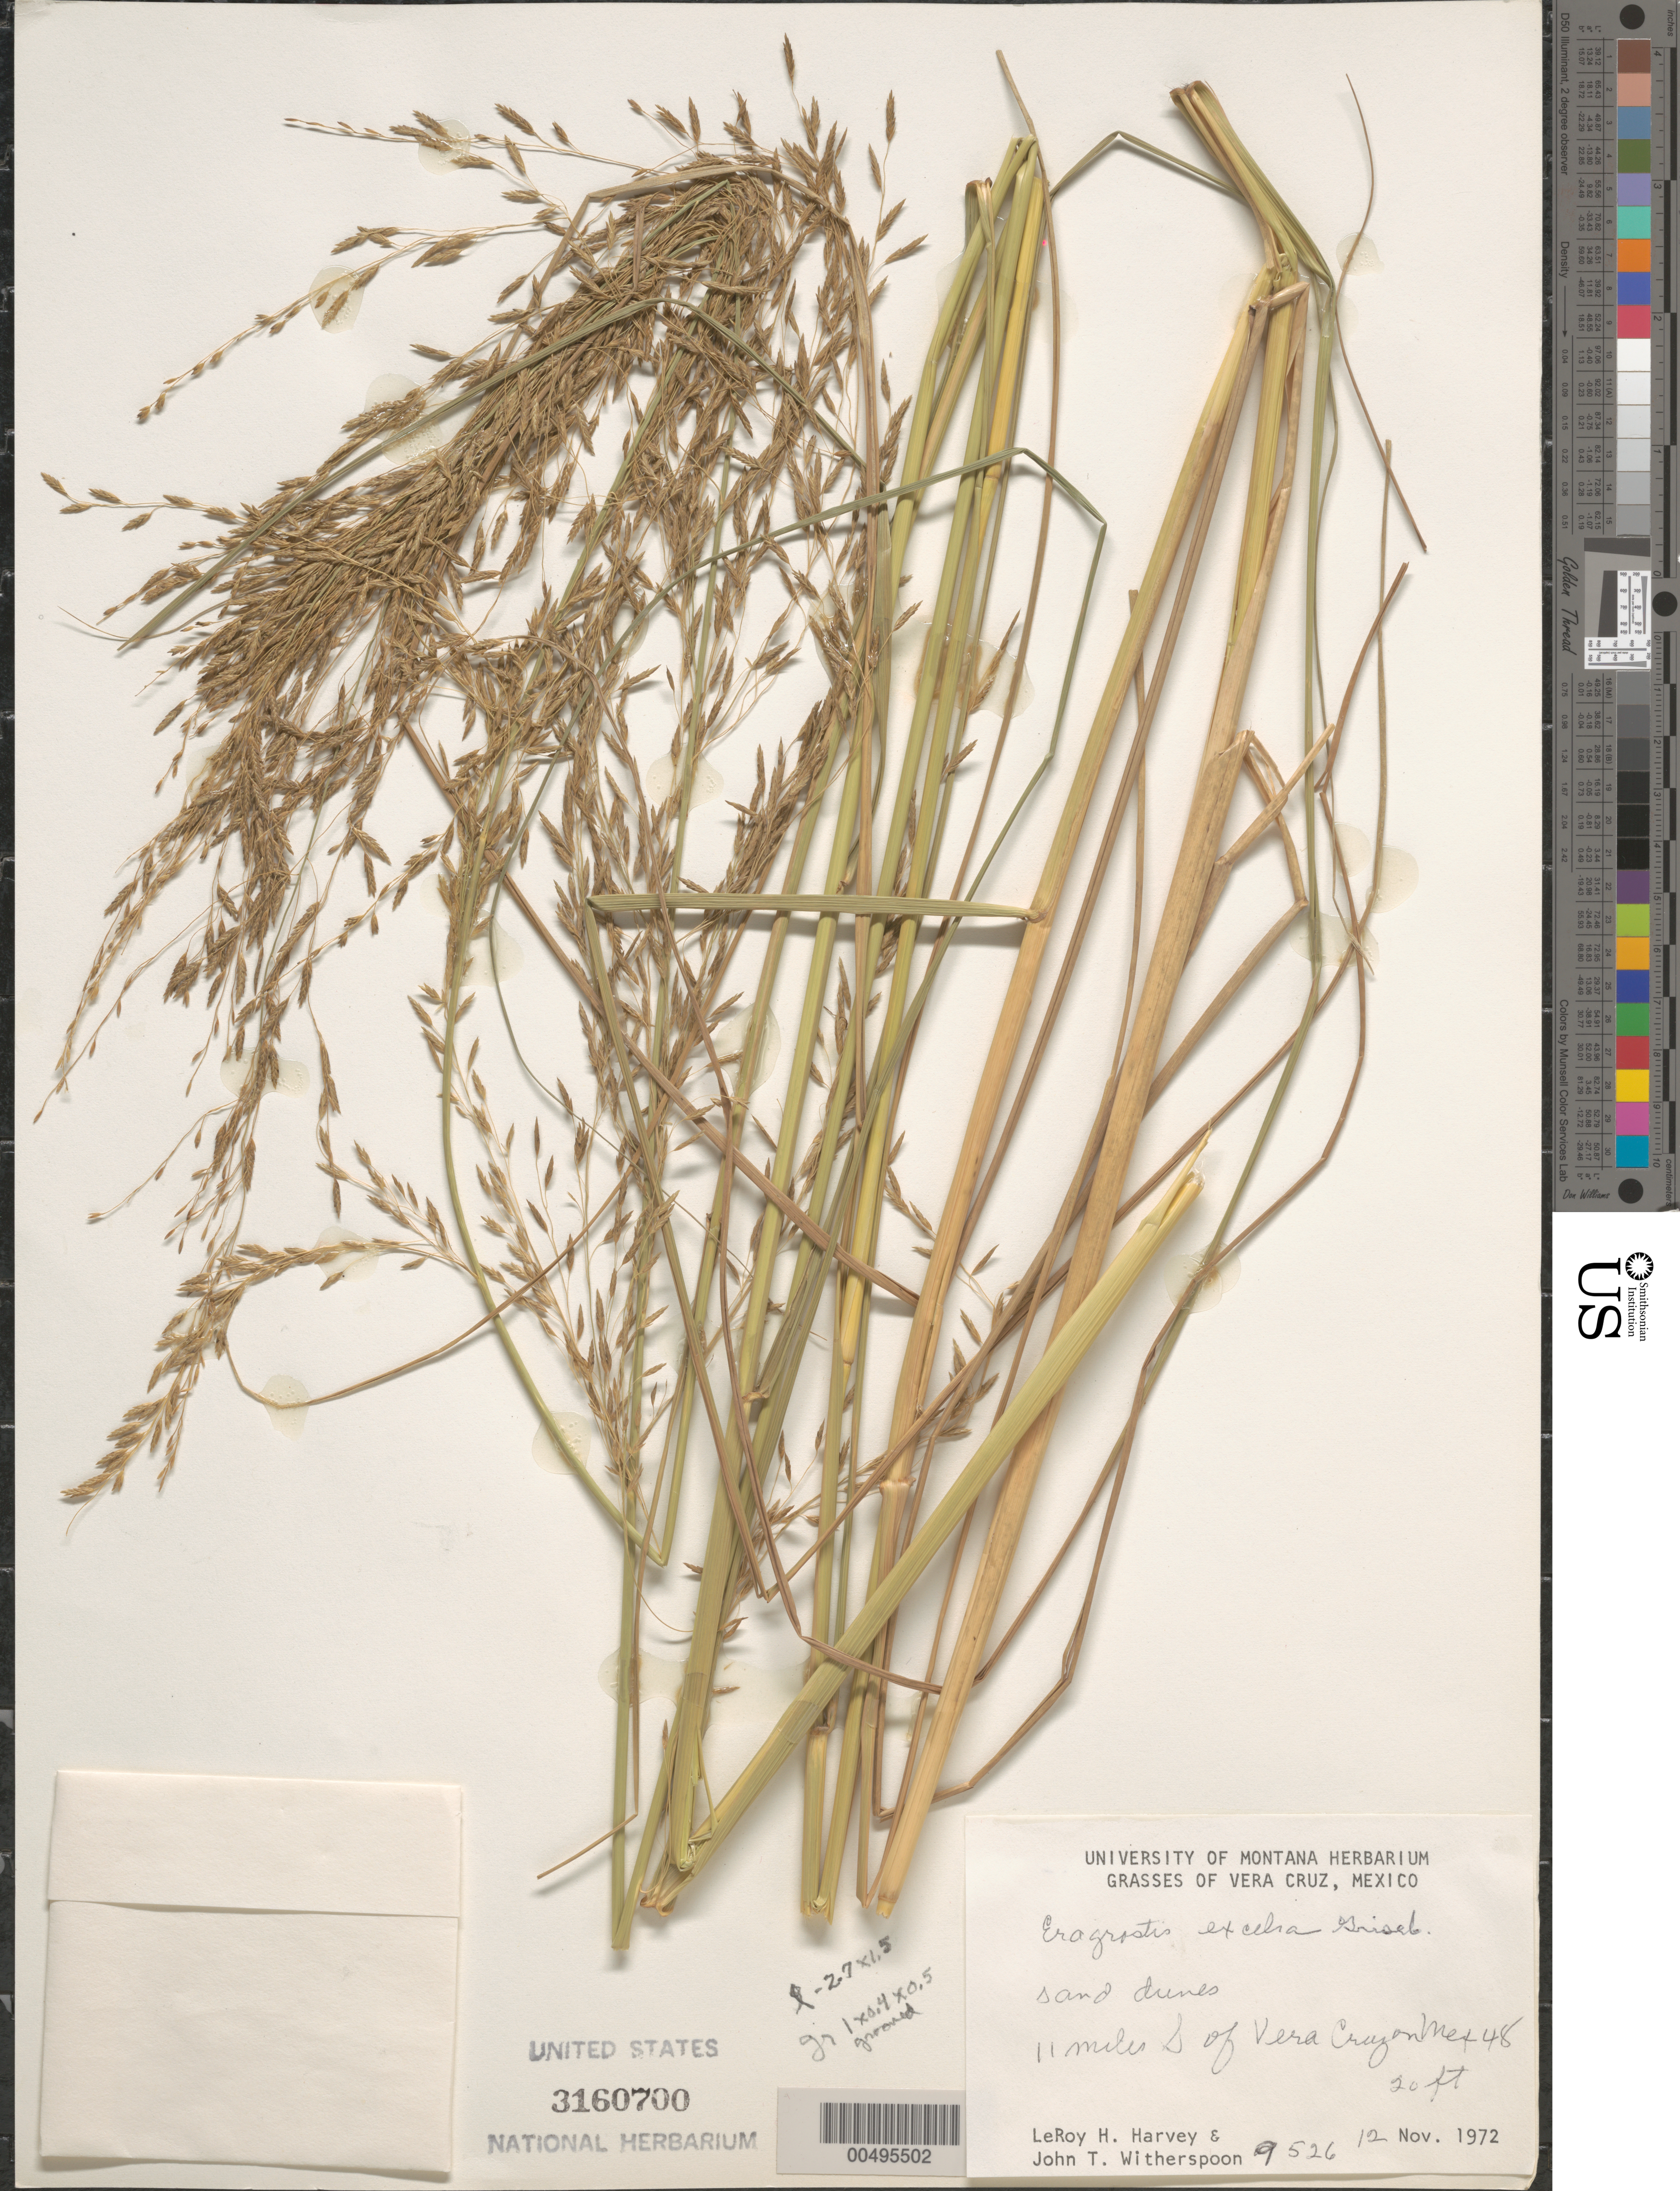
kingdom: Plantae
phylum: Tracheophyta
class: Liliopsida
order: Poales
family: Poaceae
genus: Eragrostis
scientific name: Eragrostis excelsa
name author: Griseb.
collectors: L. H. Harvey & J. Witherspoon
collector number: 9526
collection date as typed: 12 Nov 1972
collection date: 1972-11-12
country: Mexico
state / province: Veracruz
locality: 11 mi S of Veracruz on Mex 48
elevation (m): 6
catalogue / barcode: US 3160700